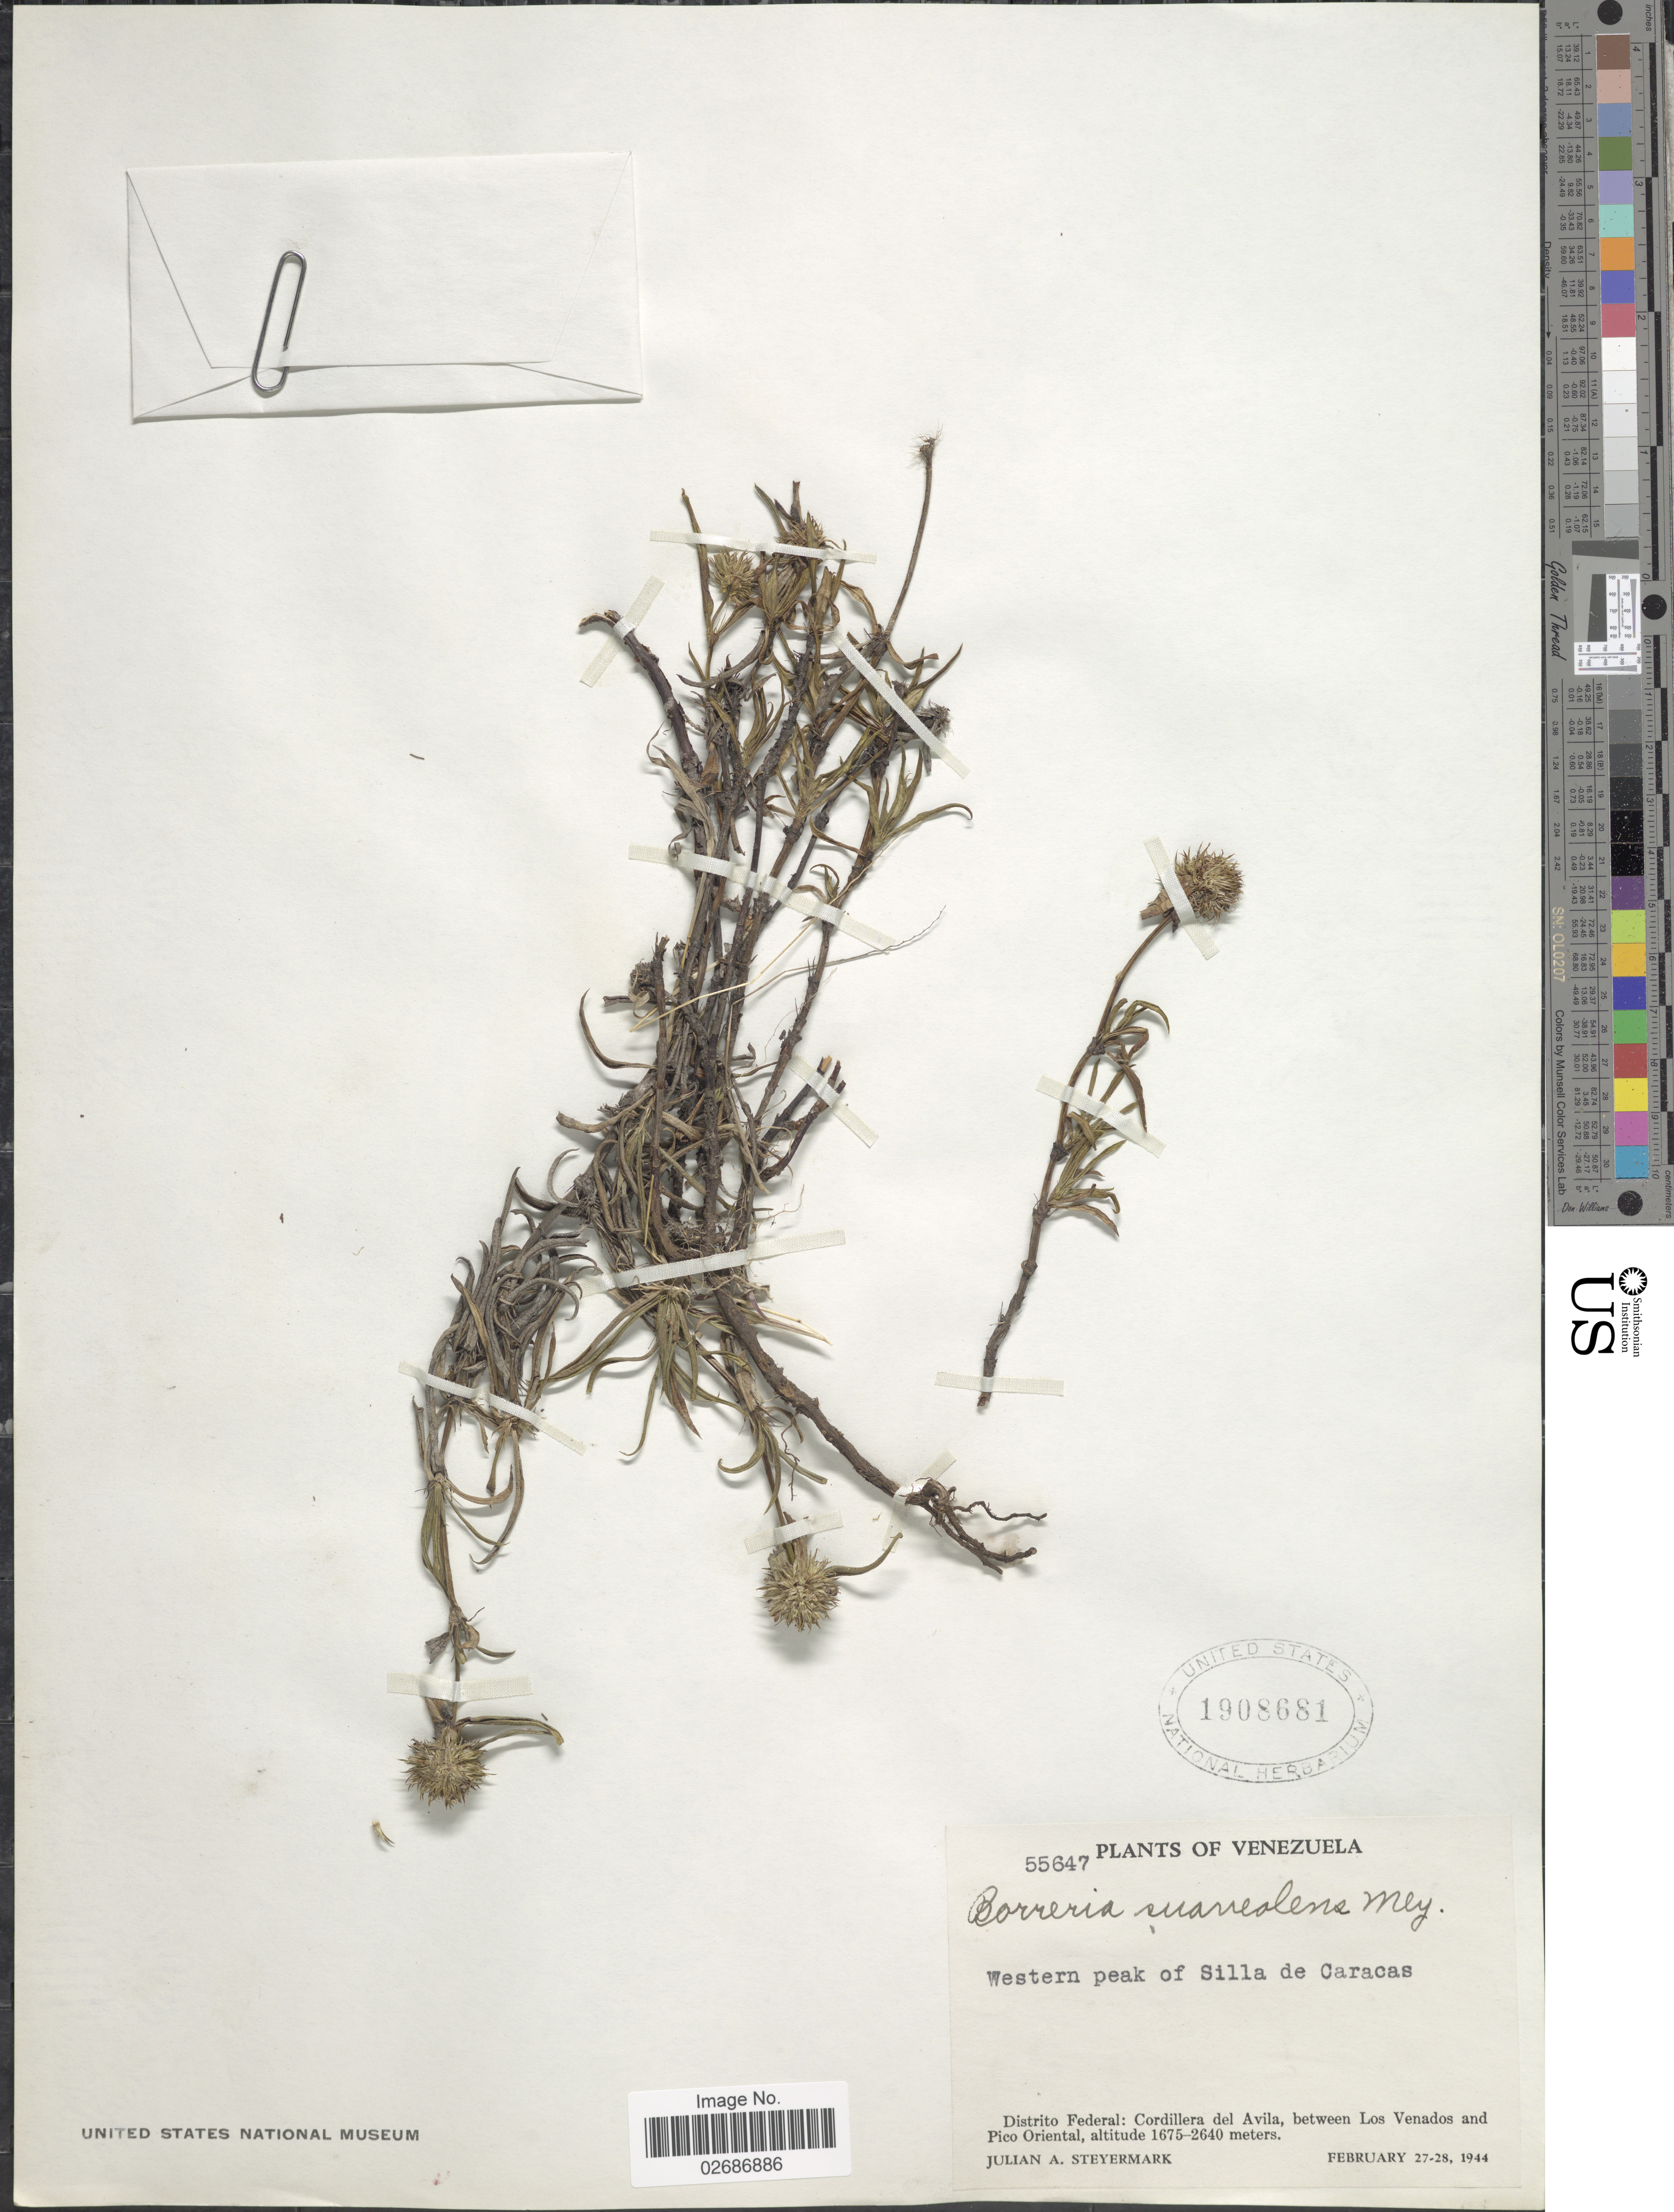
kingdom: Plantae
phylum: Tracheophyta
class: Magnoliopsida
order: Gentianales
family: Rubiaceae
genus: Borreria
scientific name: Borreria suaveolens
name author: G. Mey.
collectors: J. Steyermark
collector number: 55647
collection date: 1944-02-27/1944-02-28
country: Venezuela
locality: Western peak of Silla de Caracas, Distrito Federal: Cordillera del Avila, between Los Venados and Pico Oriental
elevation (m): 1675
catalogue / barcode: US 1908681